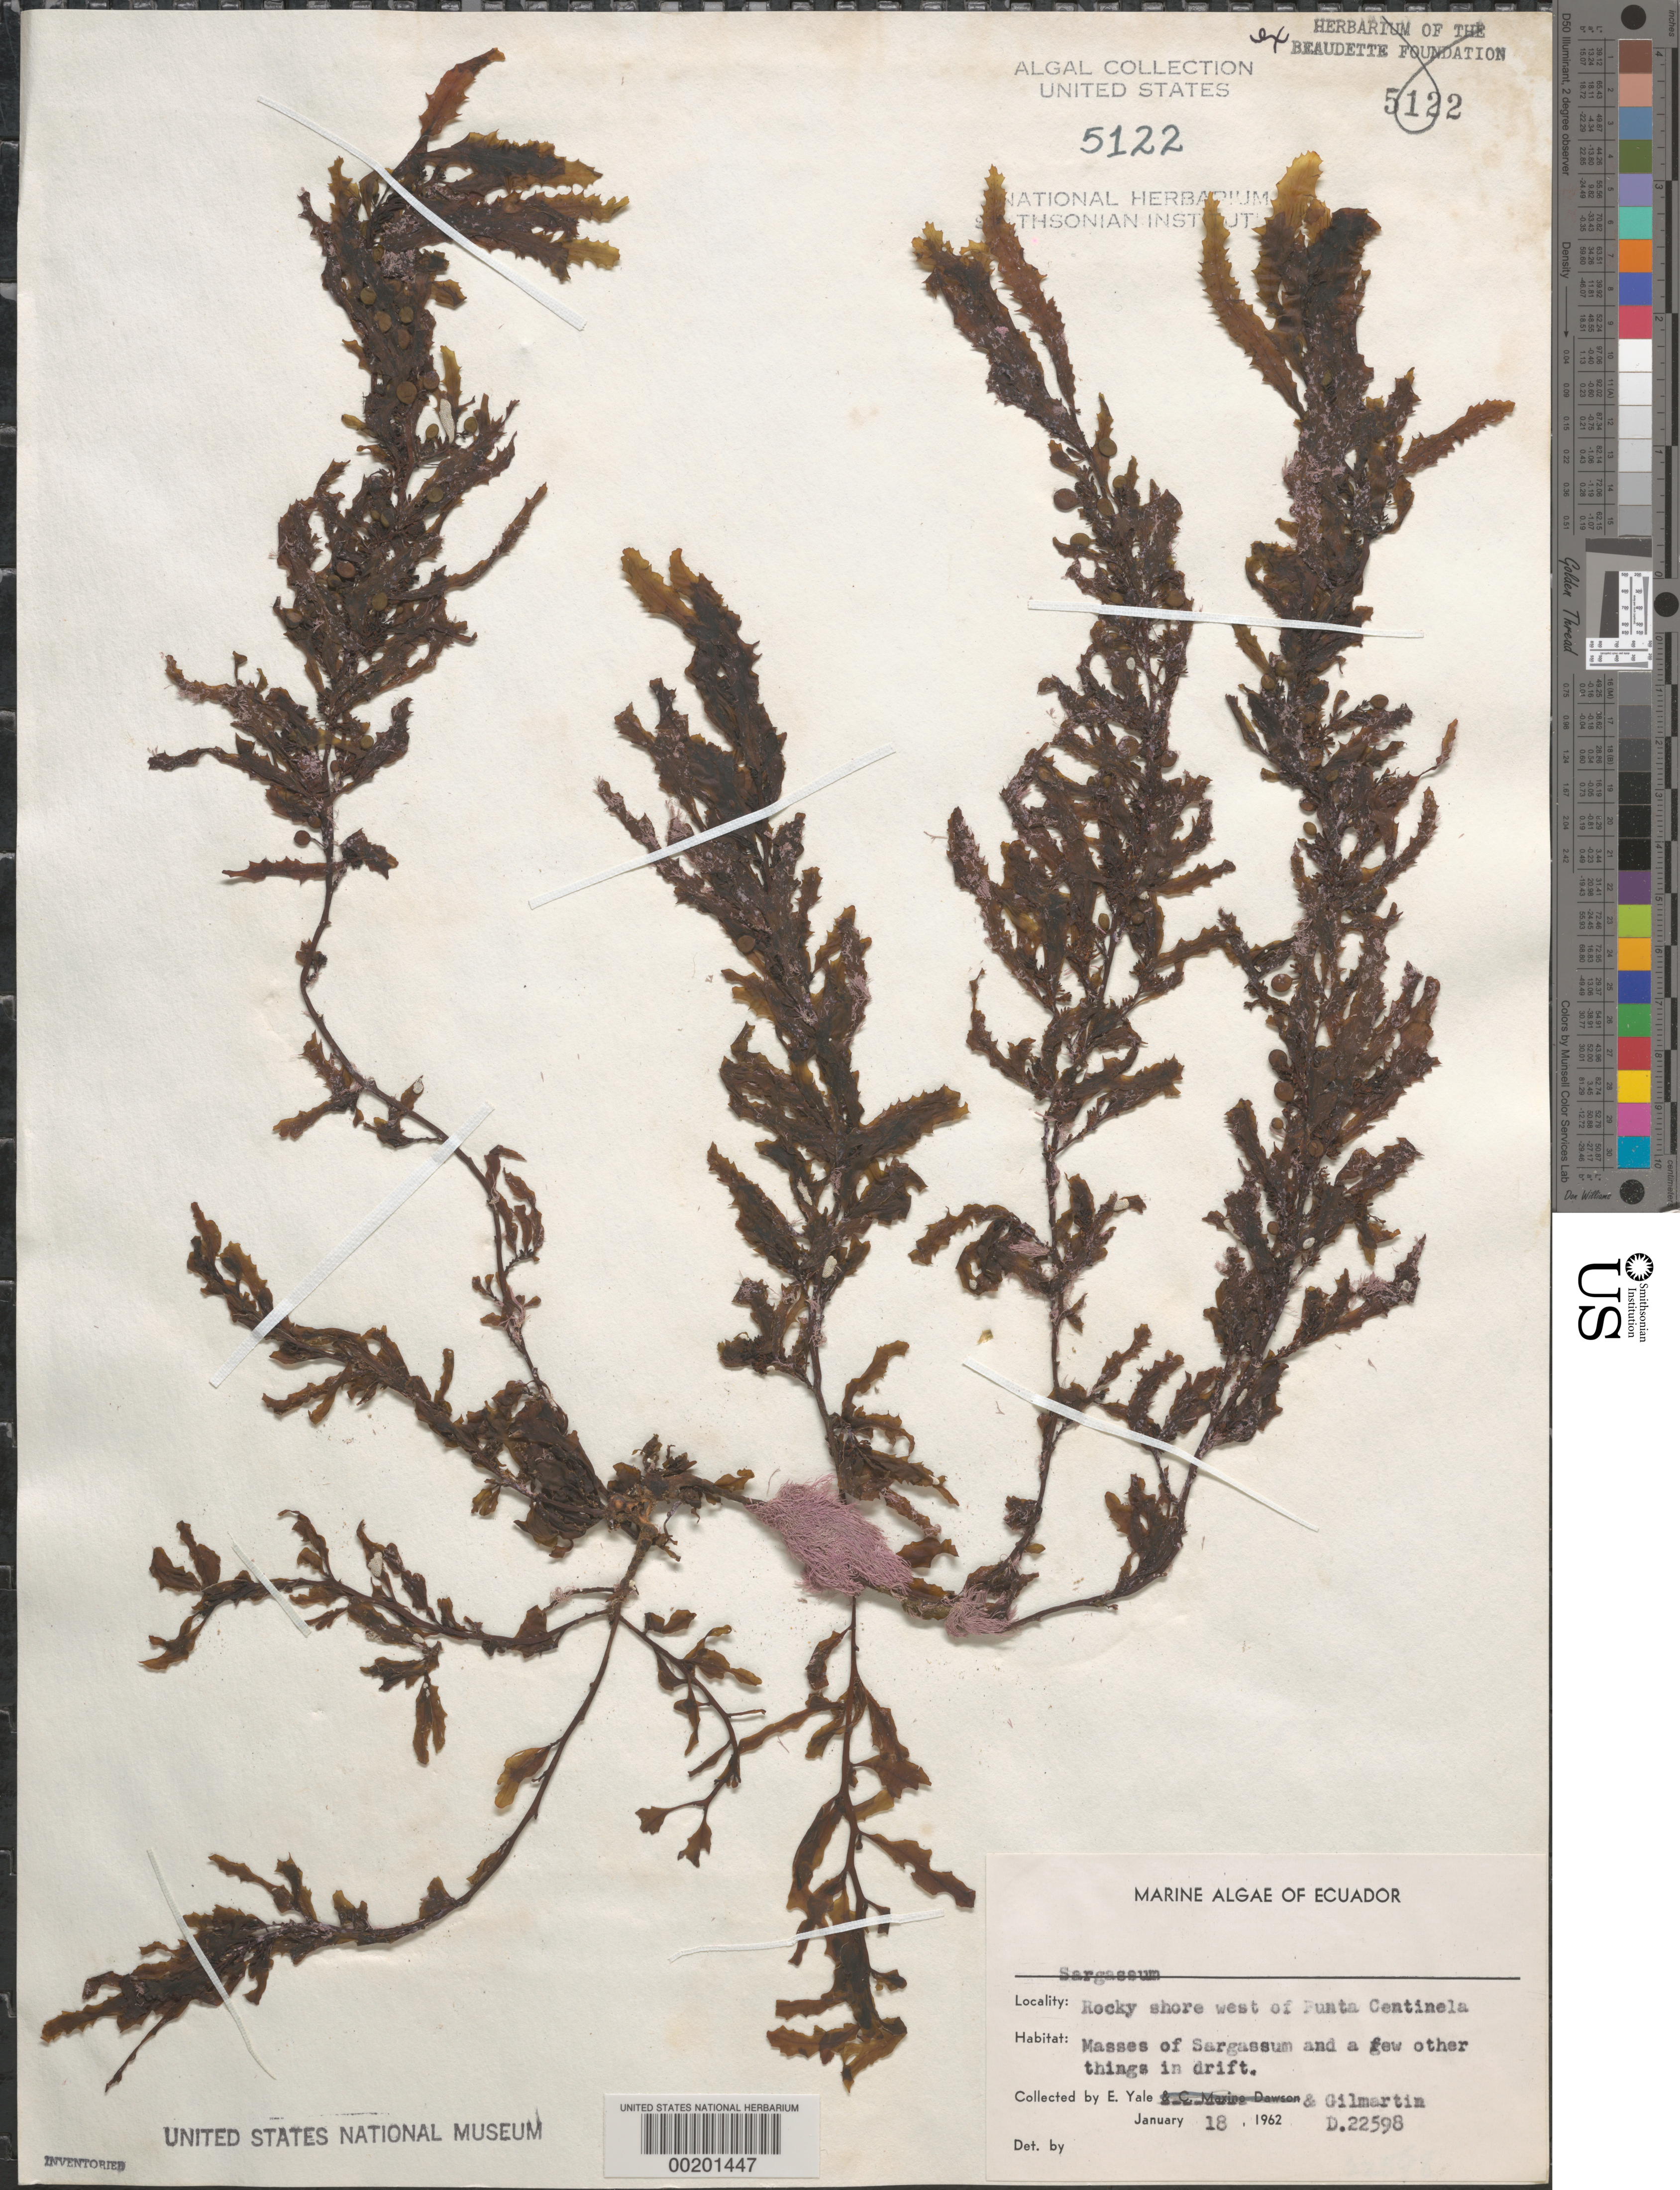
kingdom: Chromista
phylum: Ochrophyta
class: Phaeophyceae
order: Fucales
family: Sargassaceae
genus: Sargassum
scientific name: Sargassum sp.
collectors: E. Y. Dawson & M. Gilmartin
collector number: EYD 22598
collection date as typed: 18 Jan 1962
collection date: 1962-01-18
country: Ecuador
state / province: Guayas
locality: West of Punta Centinela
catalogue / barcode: US 5122